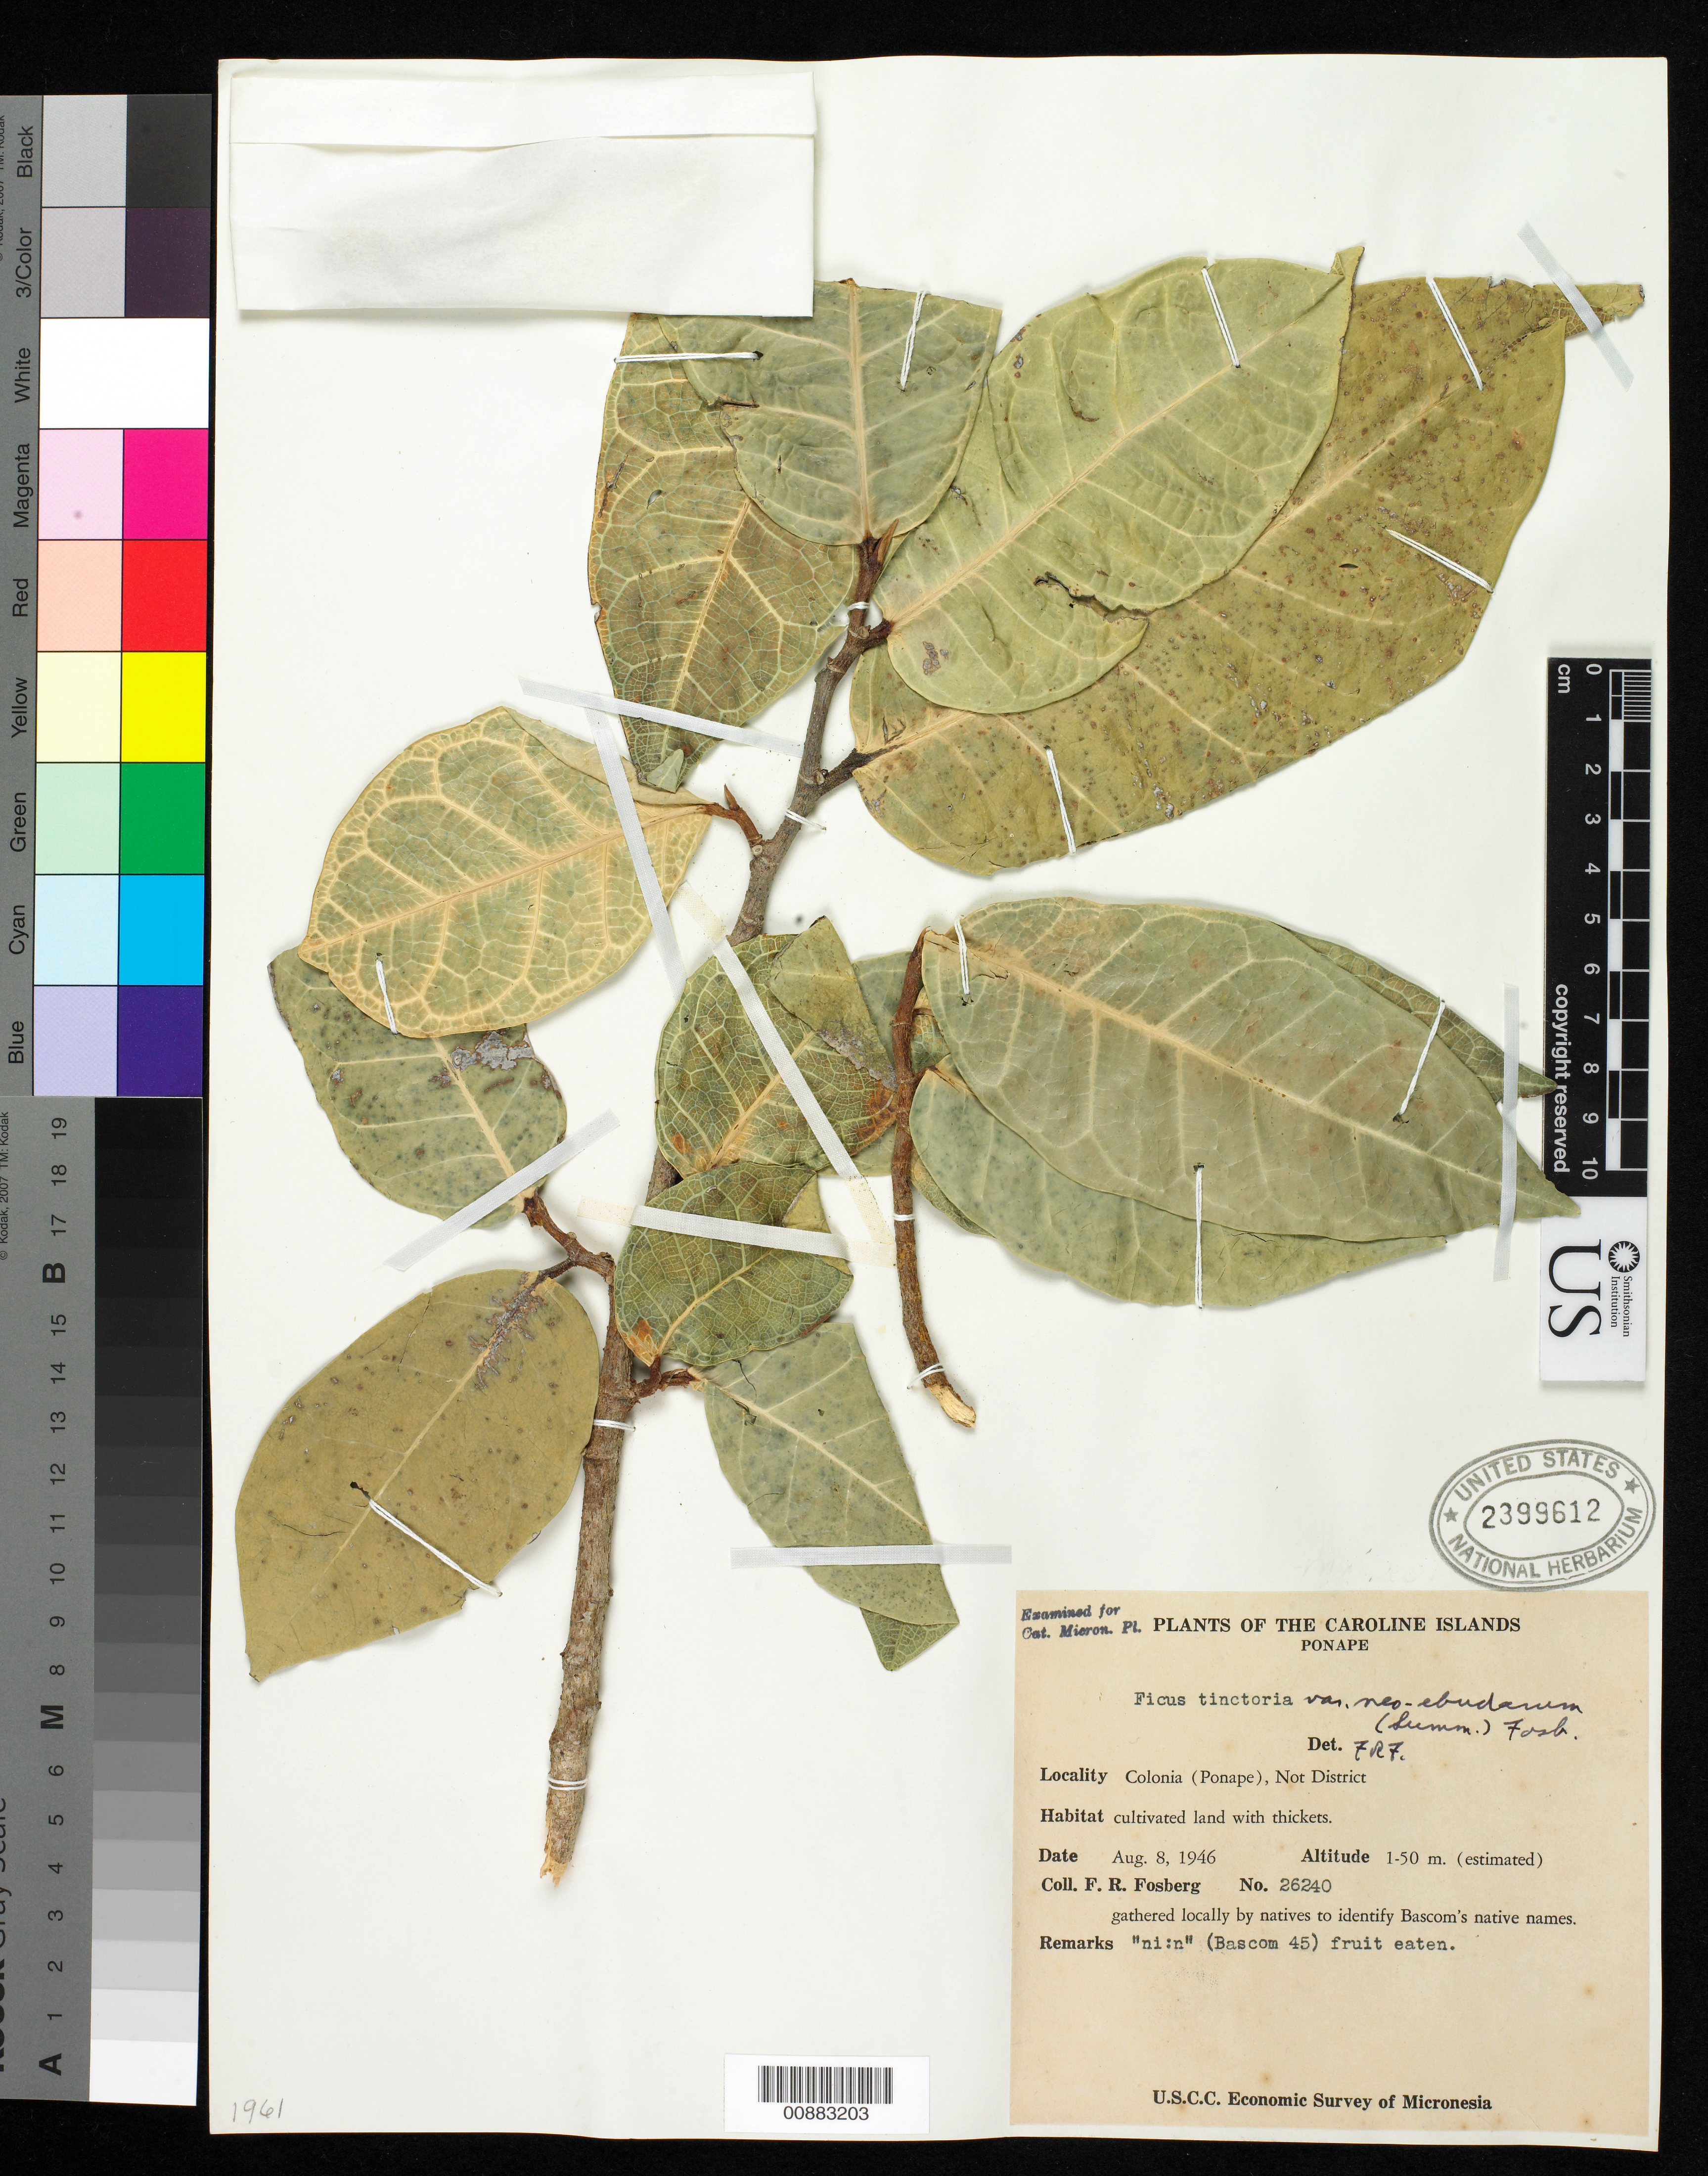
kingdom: Plantae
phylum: Tracheophyta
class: Magnoliopsida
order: Rosales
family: Moraceae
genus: Ficus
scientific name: Ficus tinctoria var. neoebudarum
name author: (Summerh.) Fosberg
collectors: F. R. Fosberg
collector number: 26240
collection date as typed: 08 Aug 1946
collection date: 1946-08-08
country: Micronesia, Federated States of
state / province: Pohnpei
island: Pohnpei [Ponape]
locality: (also Ponape) Colonia, Not District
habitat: Cultivated land with thickets.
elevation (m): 1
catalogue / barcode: US 2399612